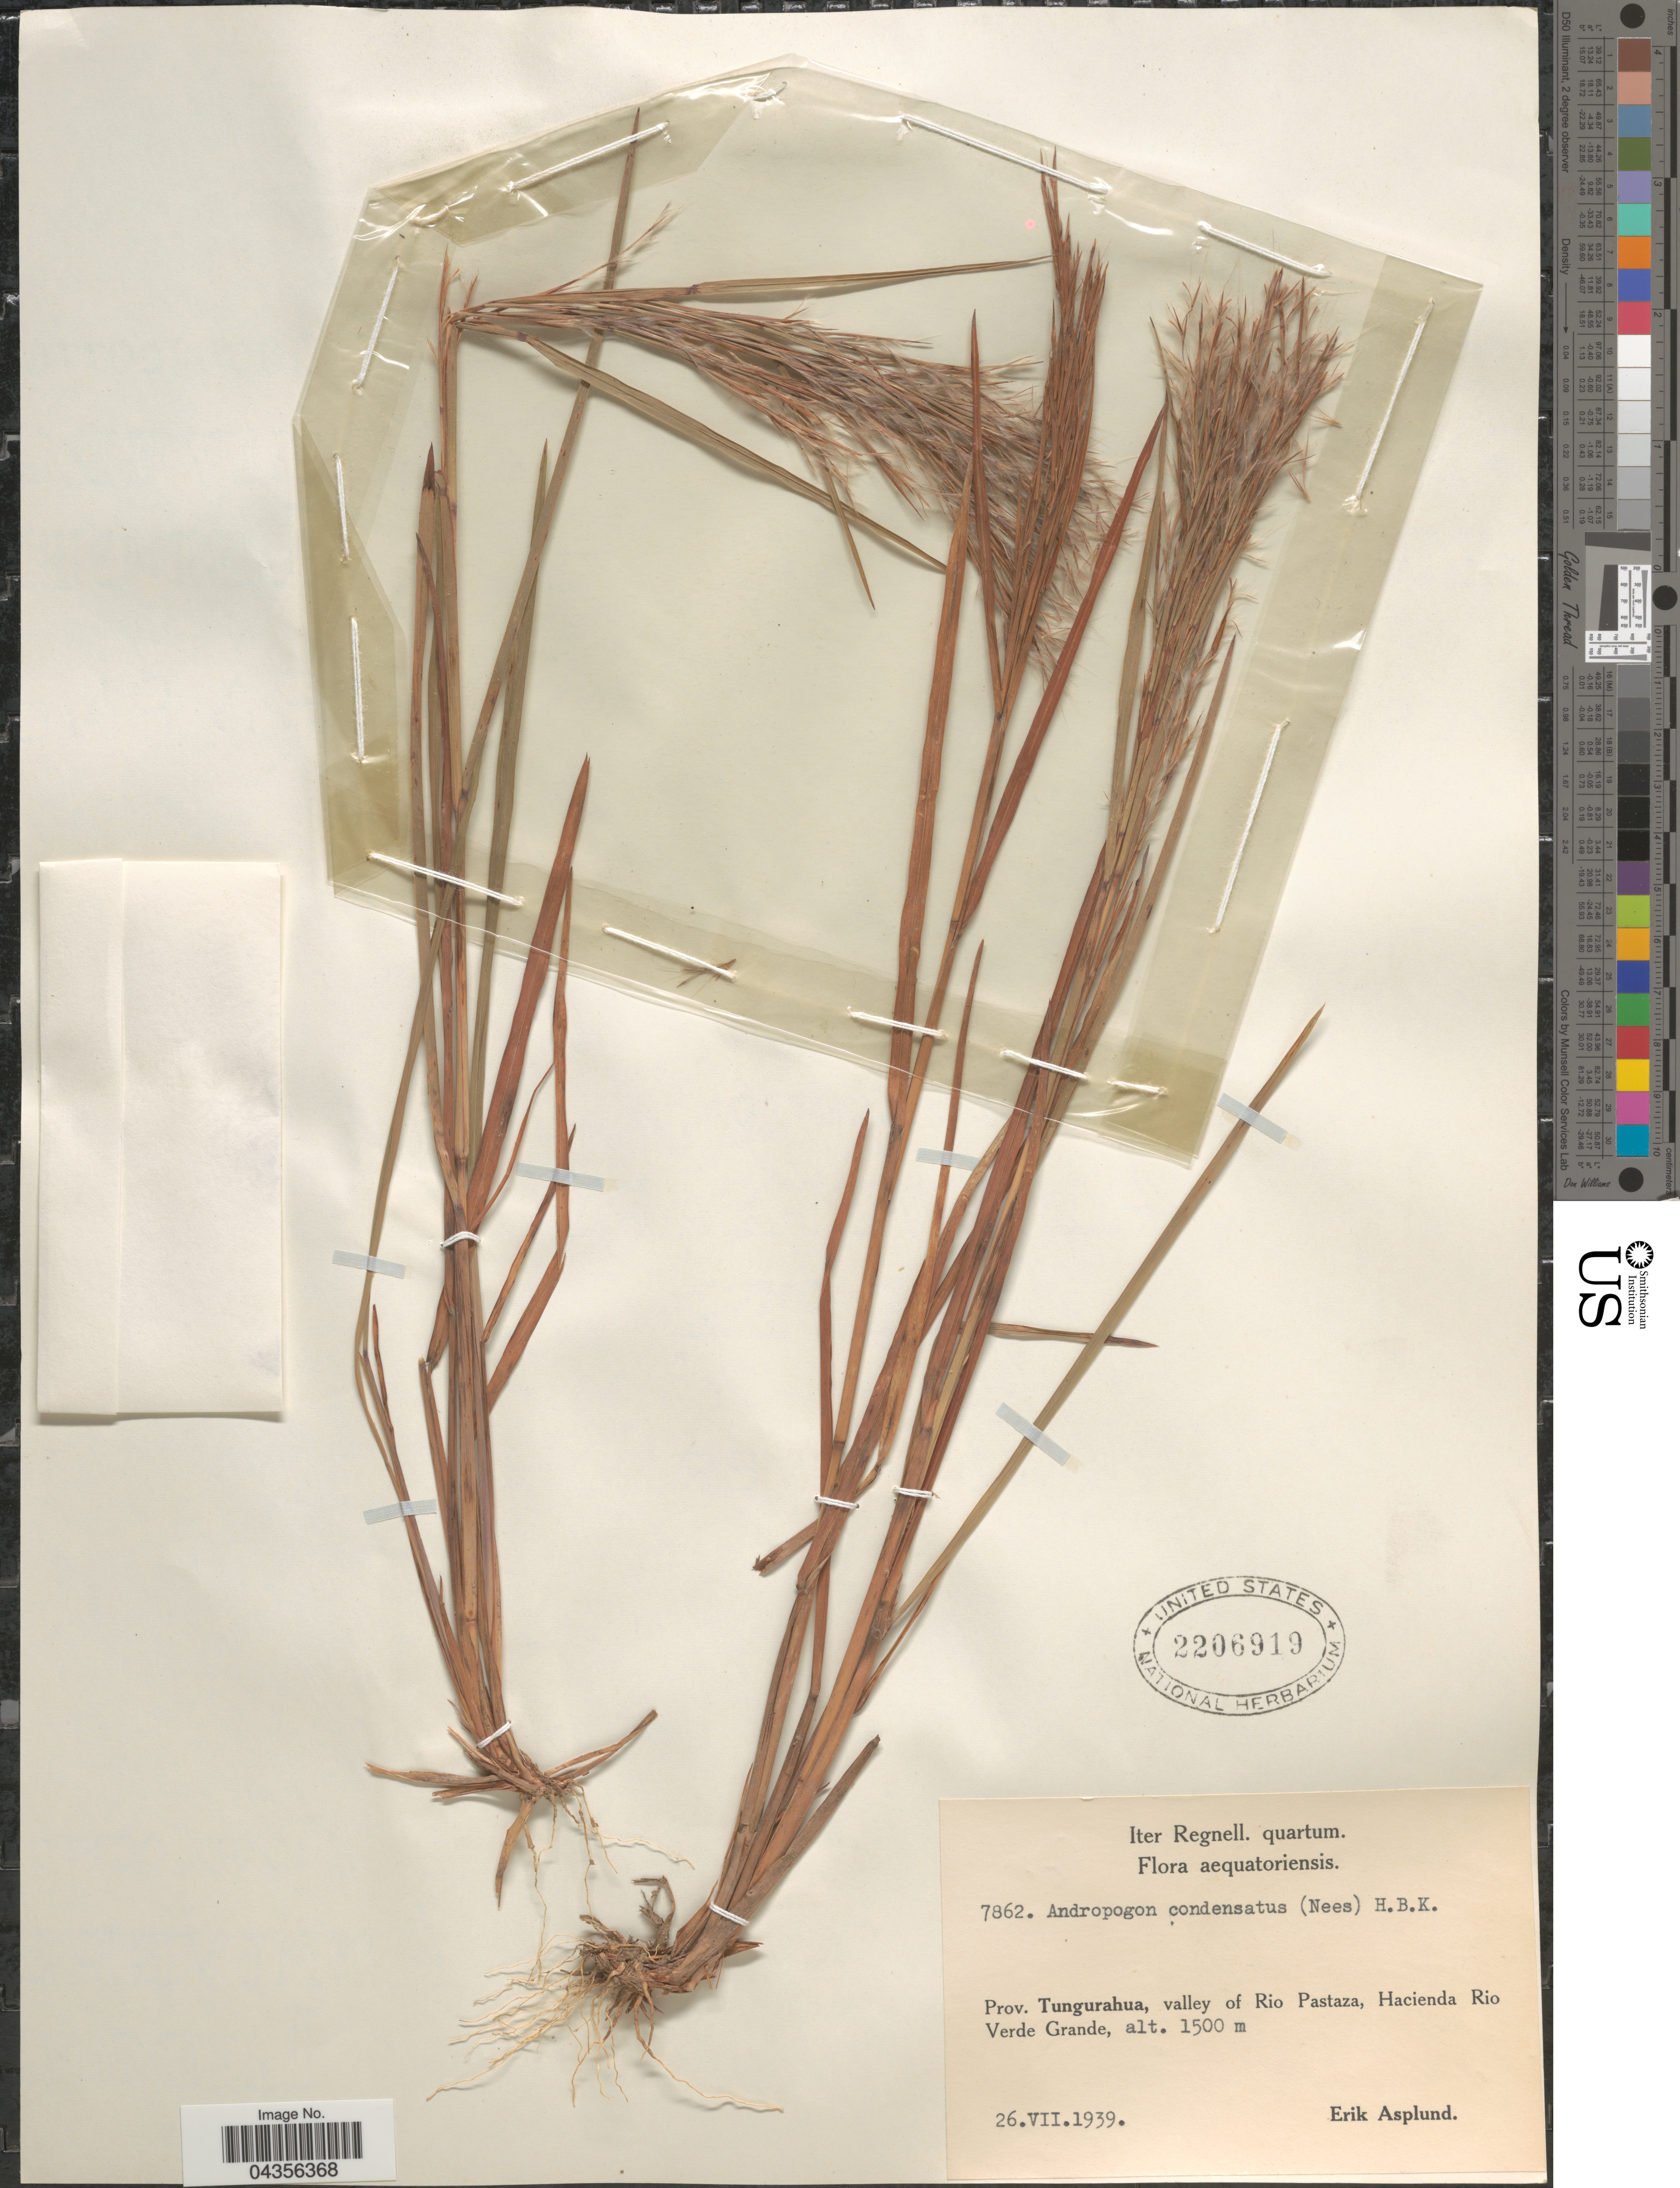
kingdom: Plantae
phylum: Tracheophyta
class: Liliopsida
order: Poales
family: Poaceae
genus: Schizachyrium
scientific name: Schizachyrium microstachyum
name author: (Desv. ex Ham.) Roseng. et al.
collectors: E. Asplund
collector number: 7862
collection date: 1939-07-26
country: Ecuador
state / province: Tungurahua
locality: Iter Regnell. quartum. Valley of Rio Pastaza, Hacienda Rio Verde Grande.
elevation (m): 1500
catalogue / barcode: US 2206919